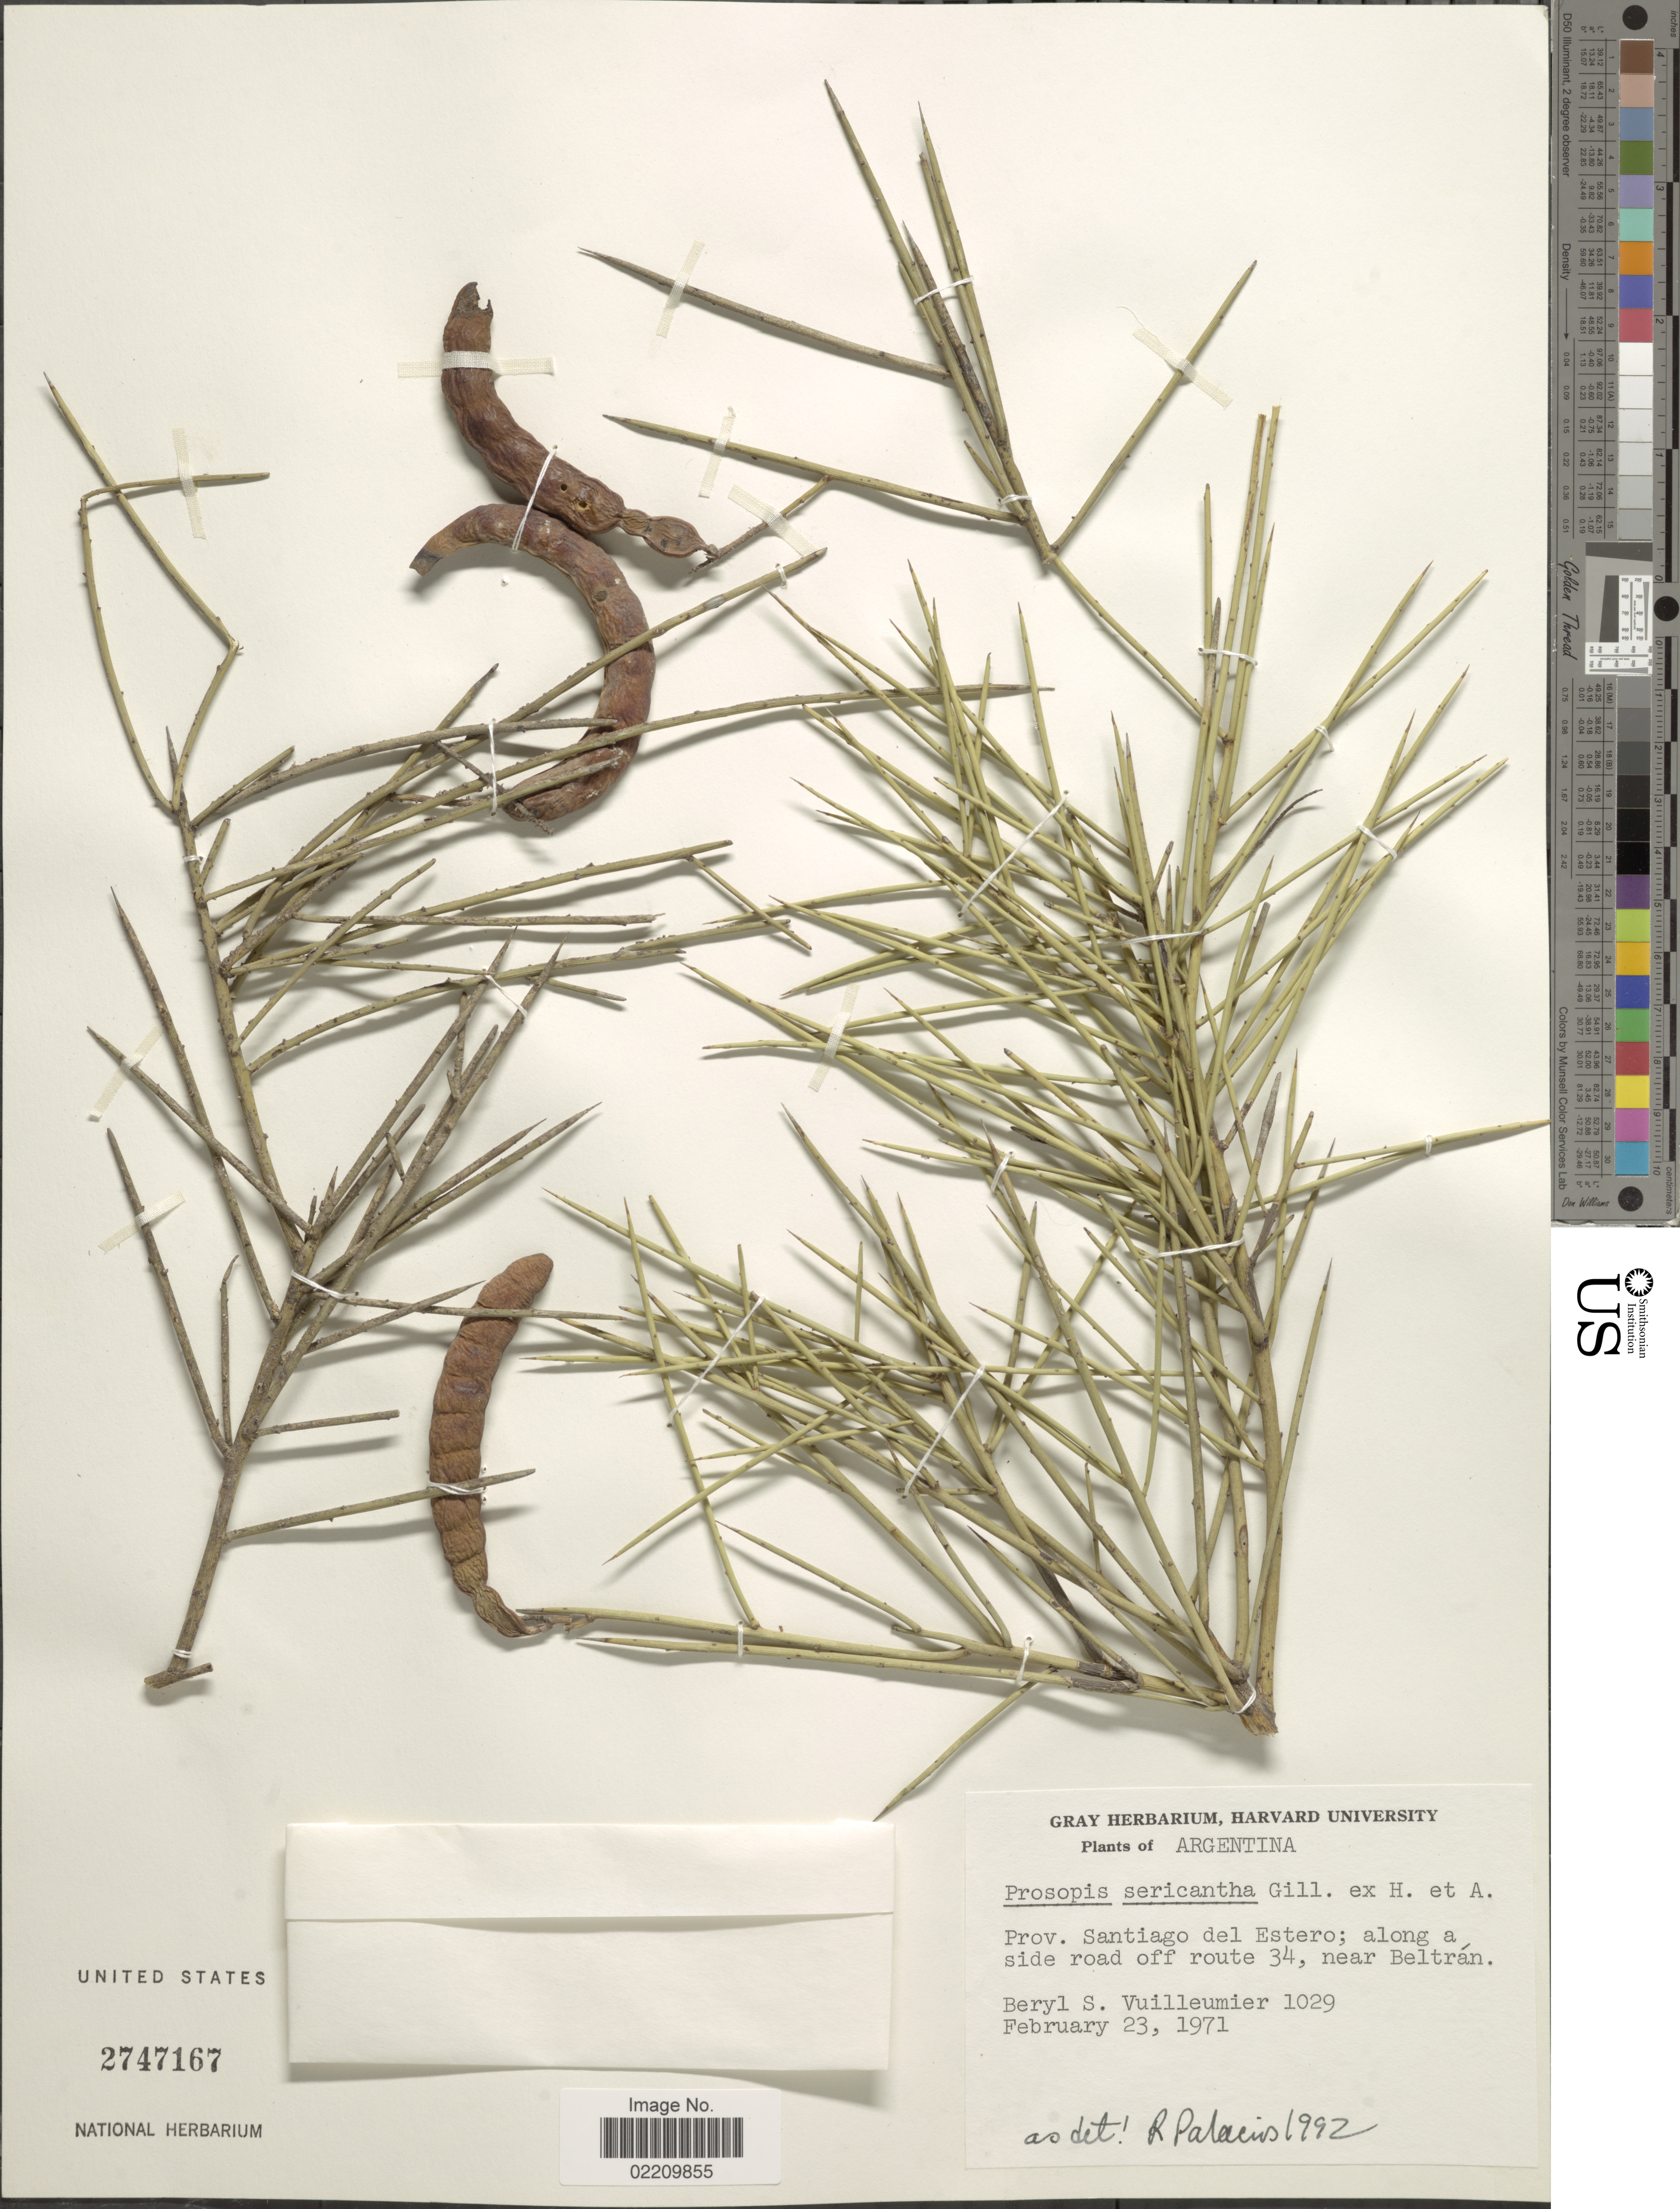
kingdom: Plantae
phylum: Tracheophyta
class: Magnoliopsida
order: Fabales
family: Fabaceae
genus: Neltuma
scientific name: Neltuma sericantha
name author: (Gillies ex Hook.) C. E. Hughes & G.P. Lewis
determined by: Strong, Mark T., (BOT), Smithsonian Institution - National Museum of Natural History (UNITED STATES)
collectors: B. Vuilleumier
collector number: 1029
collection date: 1971-02-23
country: Argentina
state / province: Santiago del Estero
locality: Prov. Santiago del Estero; along a side road off route 34, near Beltrán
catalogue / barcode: US 2747167